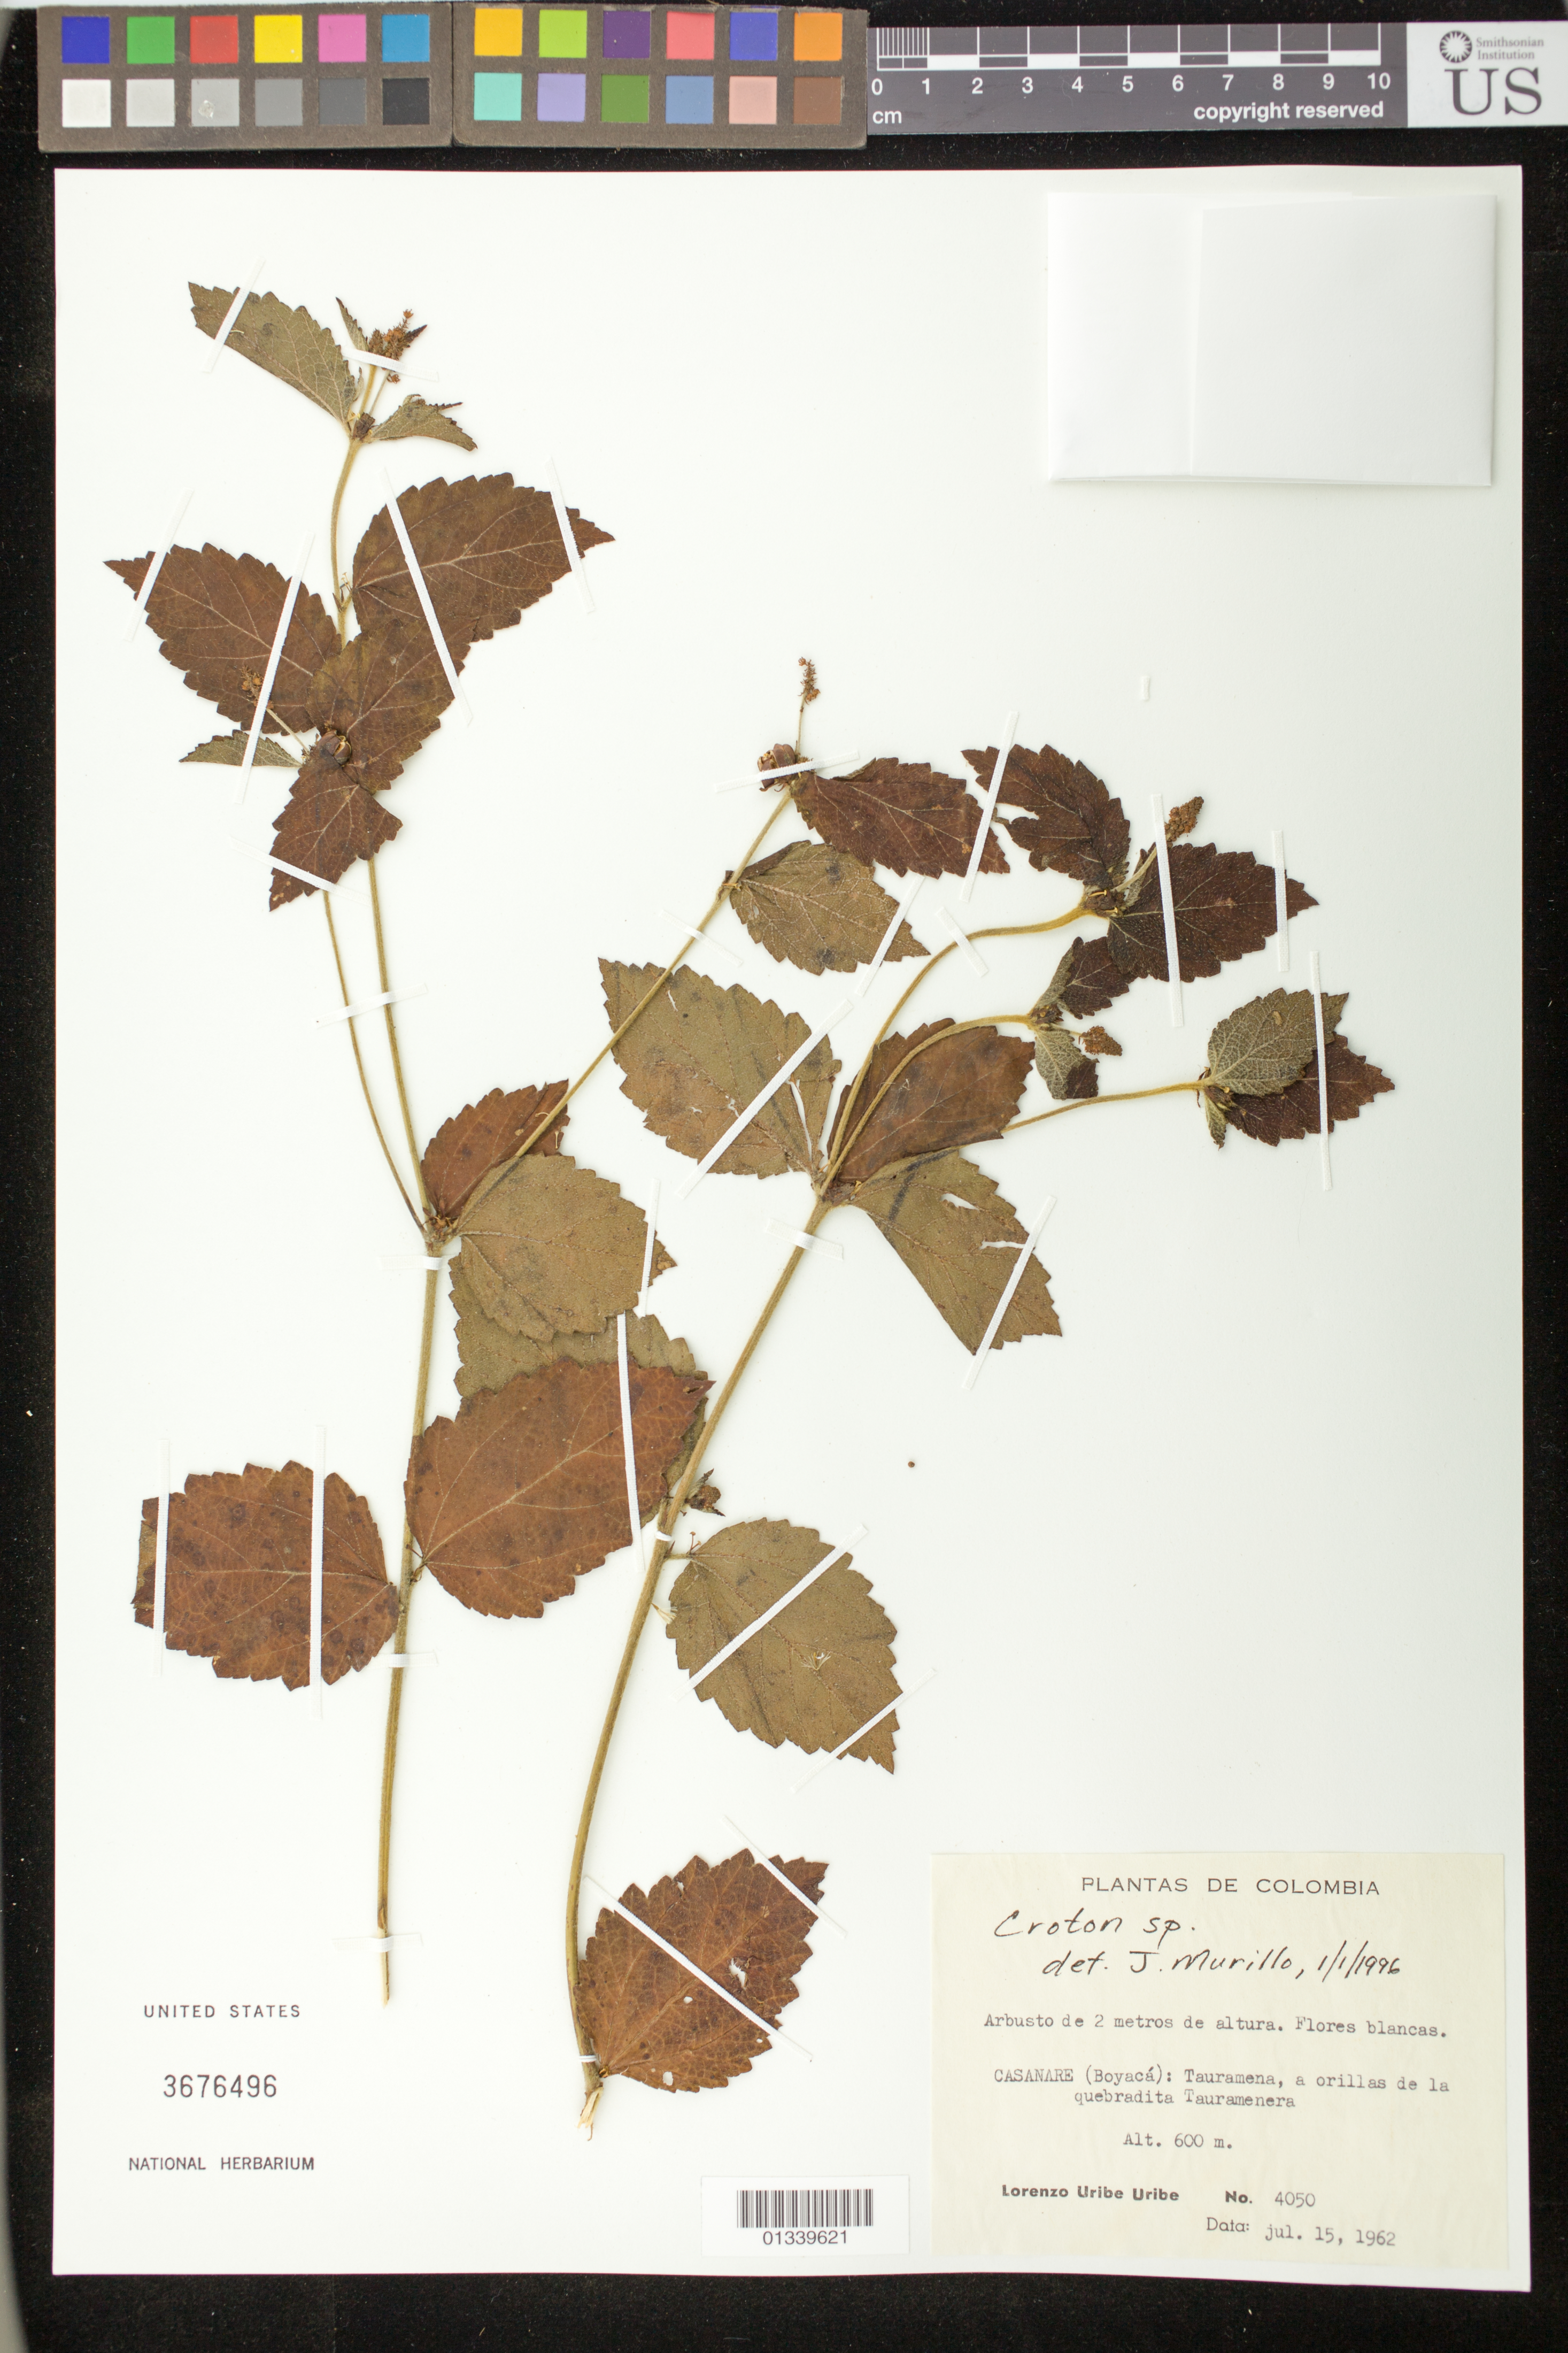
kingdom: Plantae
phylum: Tracheophyta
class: Magnoliopsida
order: Malpighiales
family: Euphorbiaceae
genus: Croton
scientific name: Croton sp.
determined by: Murillo Aldana, J. C.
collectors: L. Uribe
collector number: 4050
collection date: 1962-07-15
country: Colombia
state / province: Casanare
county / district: Tauramena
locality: Tauramena, a orillas de la quebradita Tauramenera.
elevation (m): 600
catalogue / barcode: US 3676496